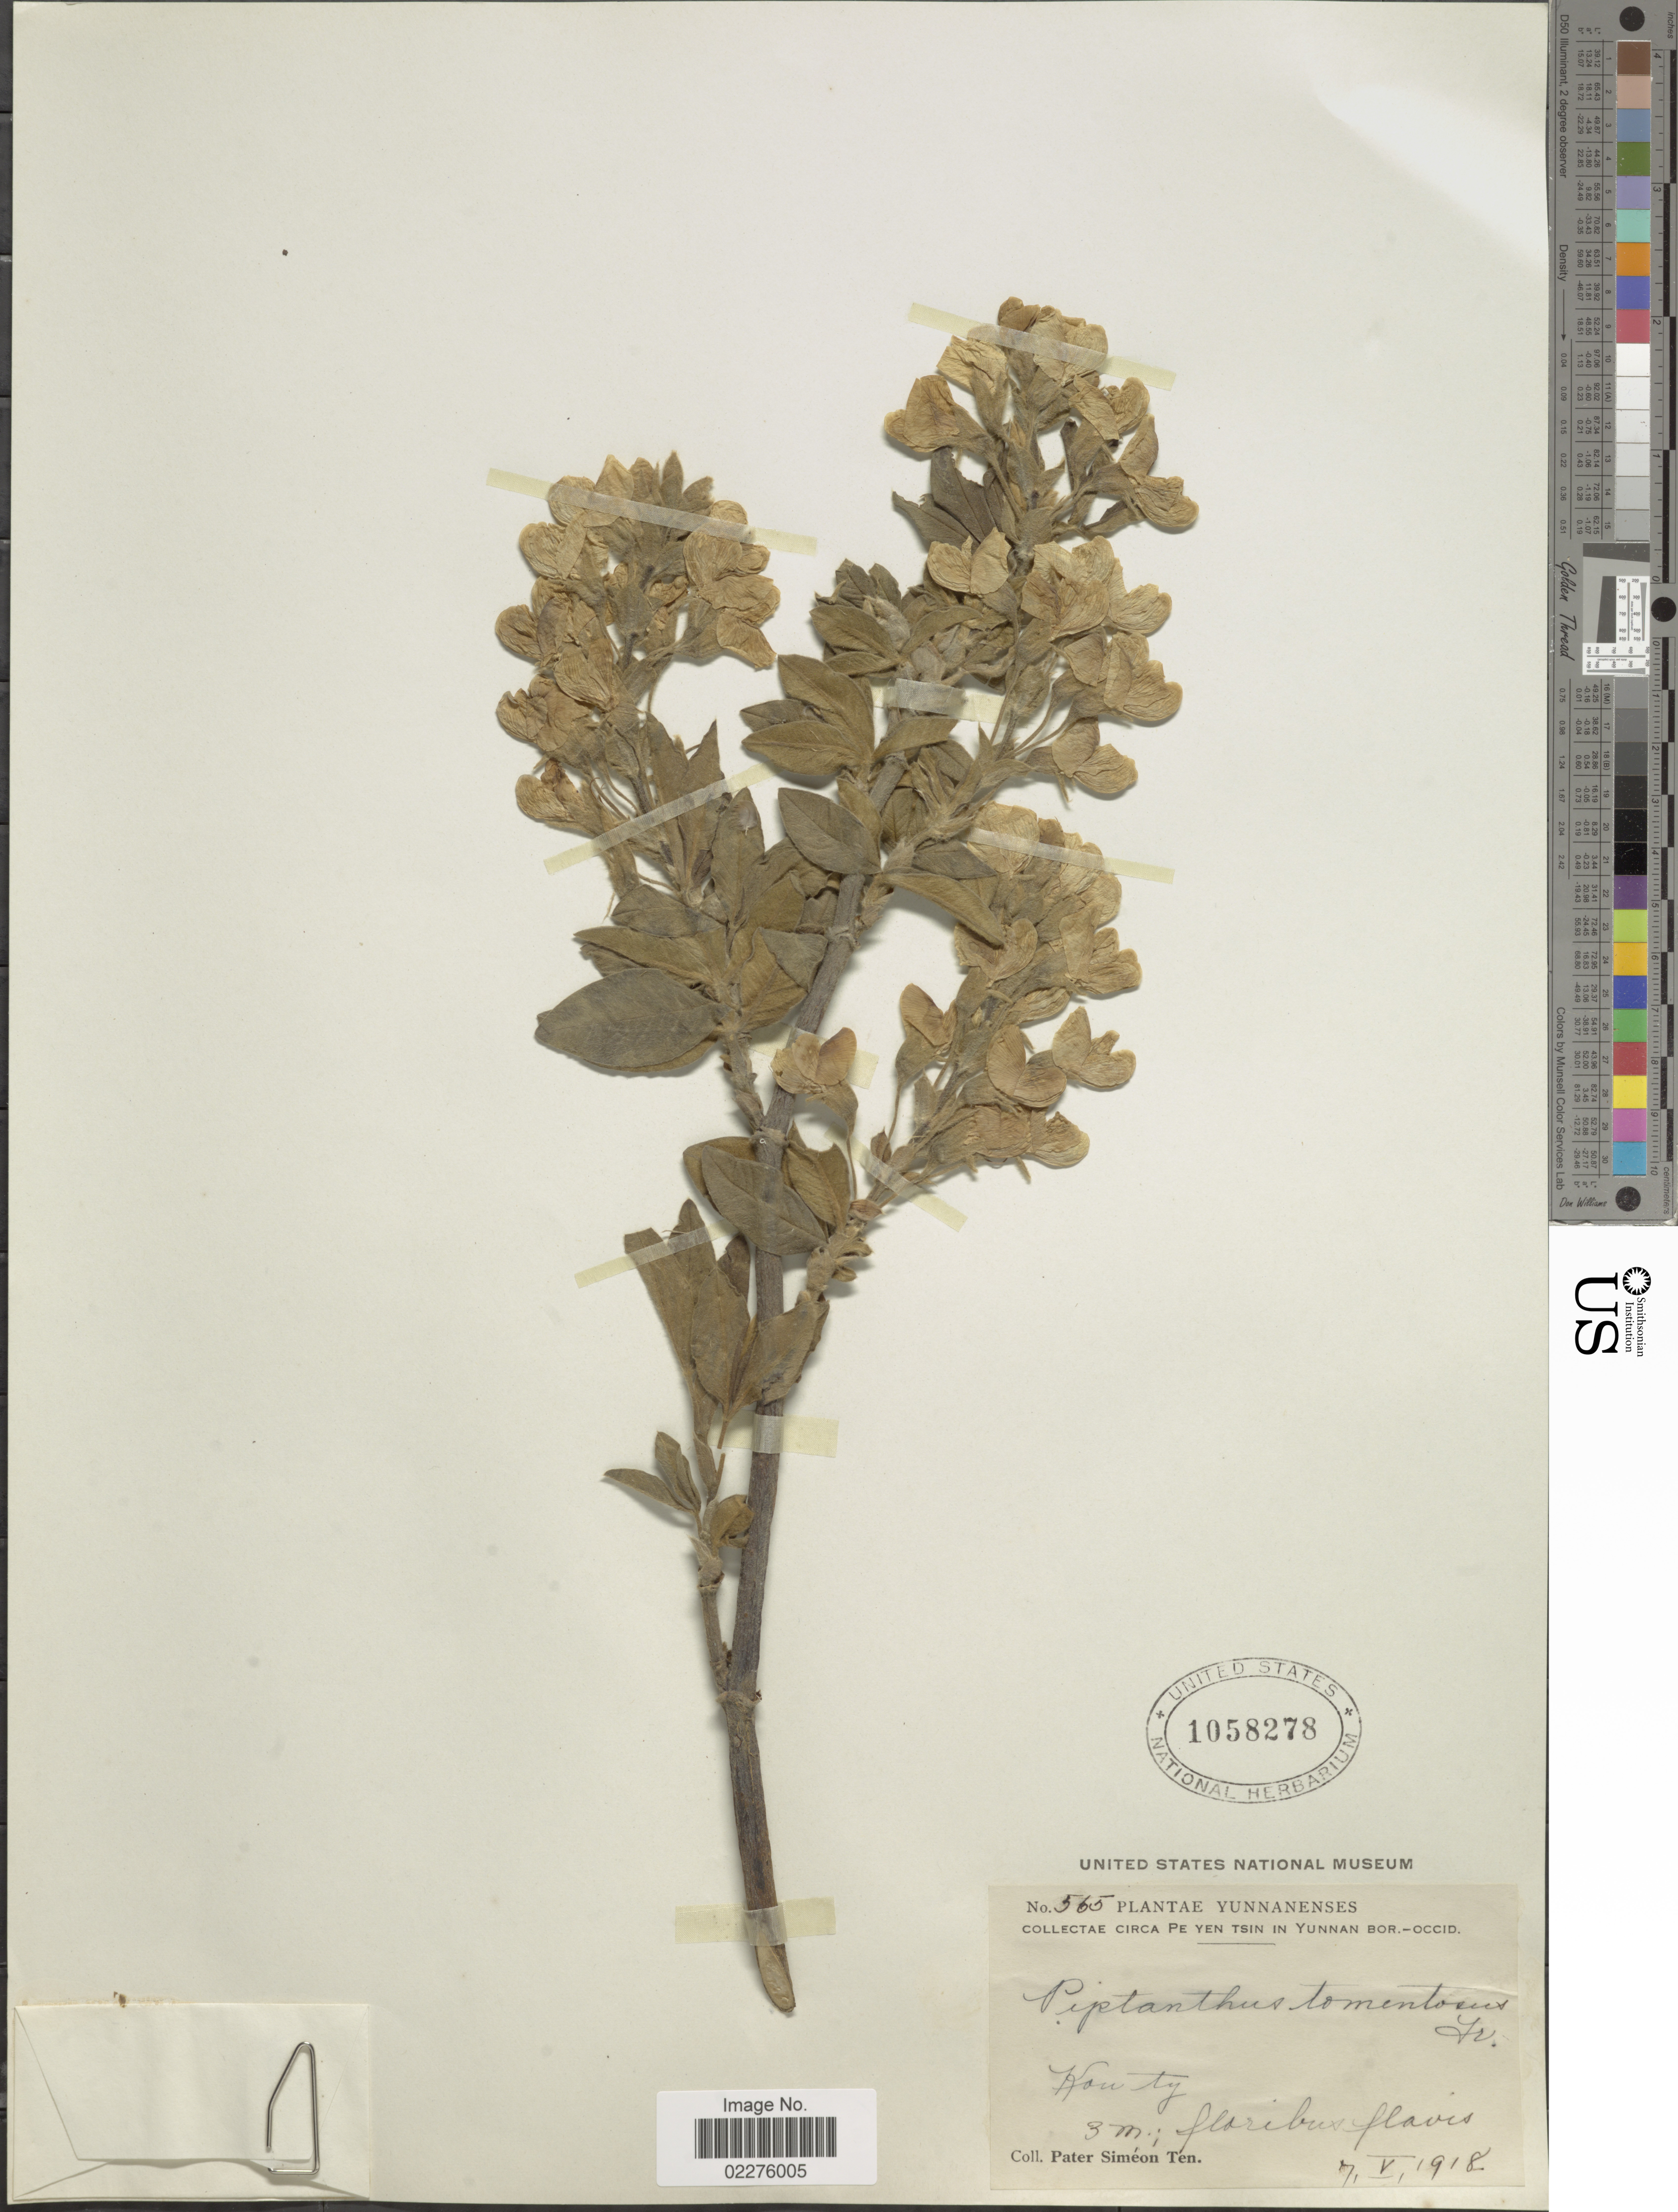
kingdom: Plantae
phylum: Tracheophyta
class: Magnoliopsida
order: Fabales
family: Fabaceae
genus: Piptanthus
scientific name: Piptanthus tomentosus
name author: Franch.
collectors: P. S. Ten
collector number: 565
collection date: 1918-05-07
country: China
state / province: Yunnan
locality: Circa Pe Yen Tsin, Kou ty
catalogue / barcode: US 1058278